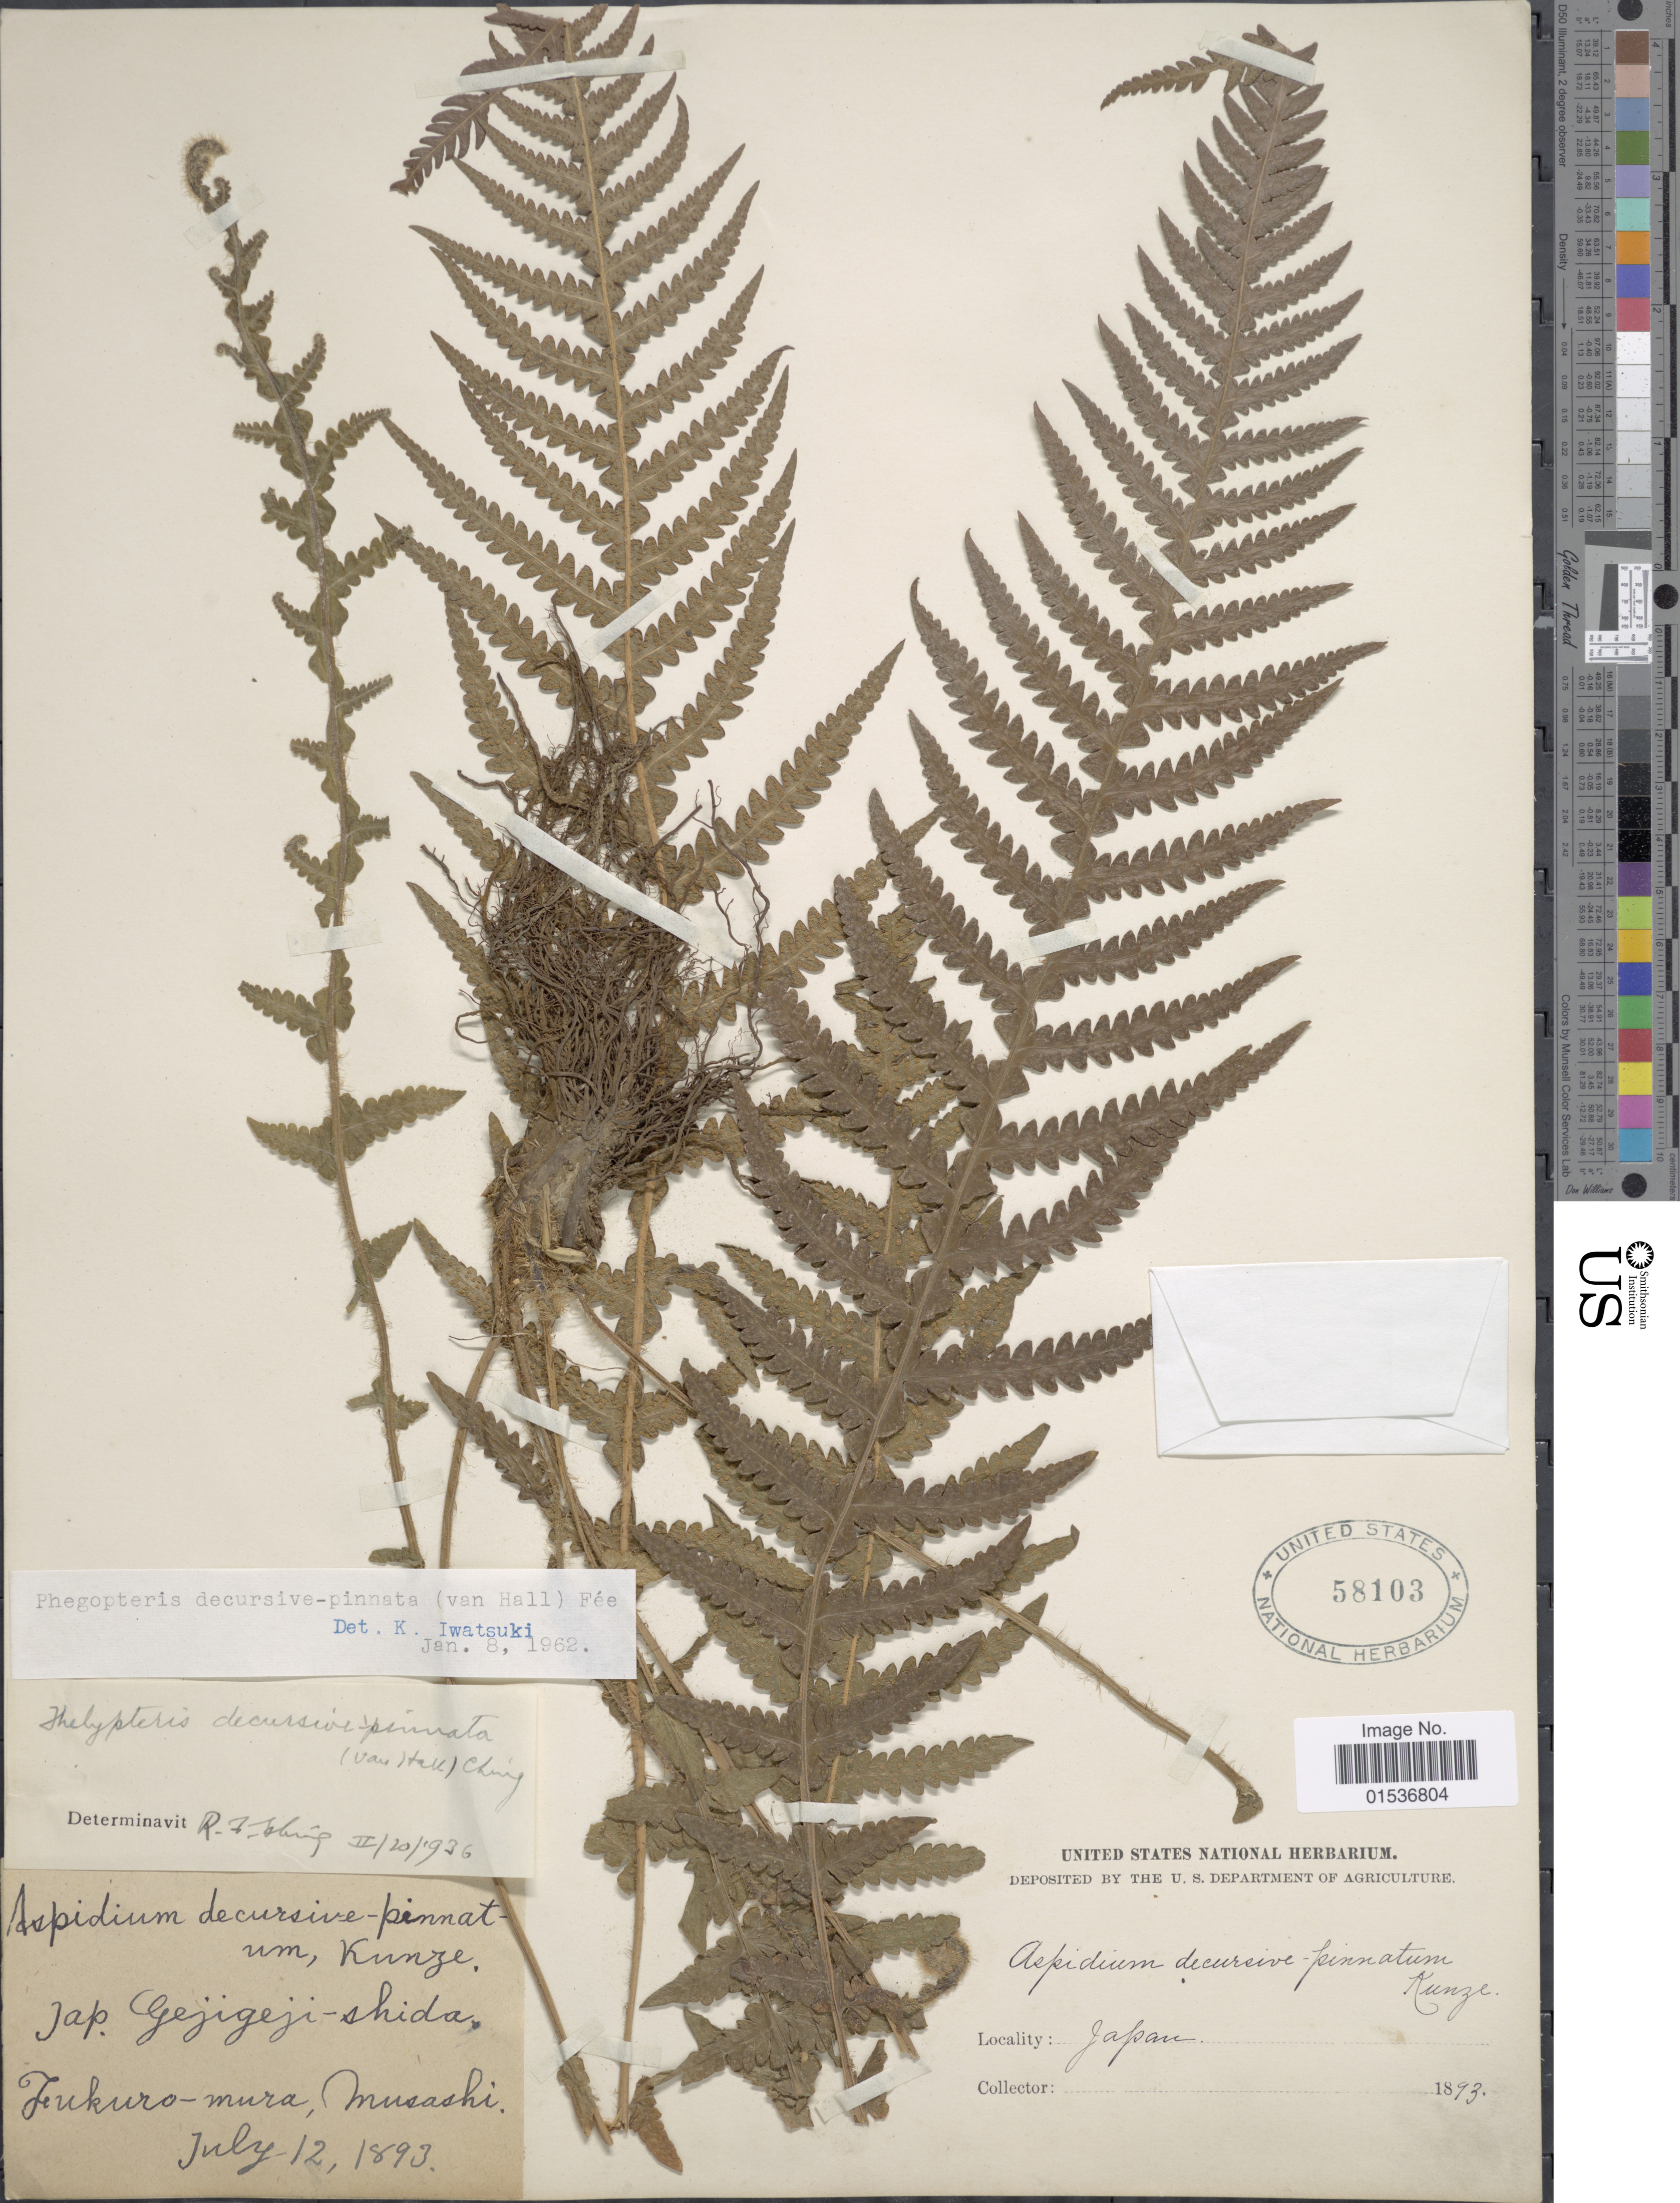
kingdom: Plantae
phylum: Tracheophyta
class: Polypodiopsida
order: Polypodiales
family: Thelypteridaceae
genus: Phegopteris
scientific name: Phegopteris decursivepinnata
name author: (H.C. Hall) Fée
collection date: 1893-07-12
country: Japan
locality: Fukuro-mura, Musashi.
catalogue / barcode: US 58103